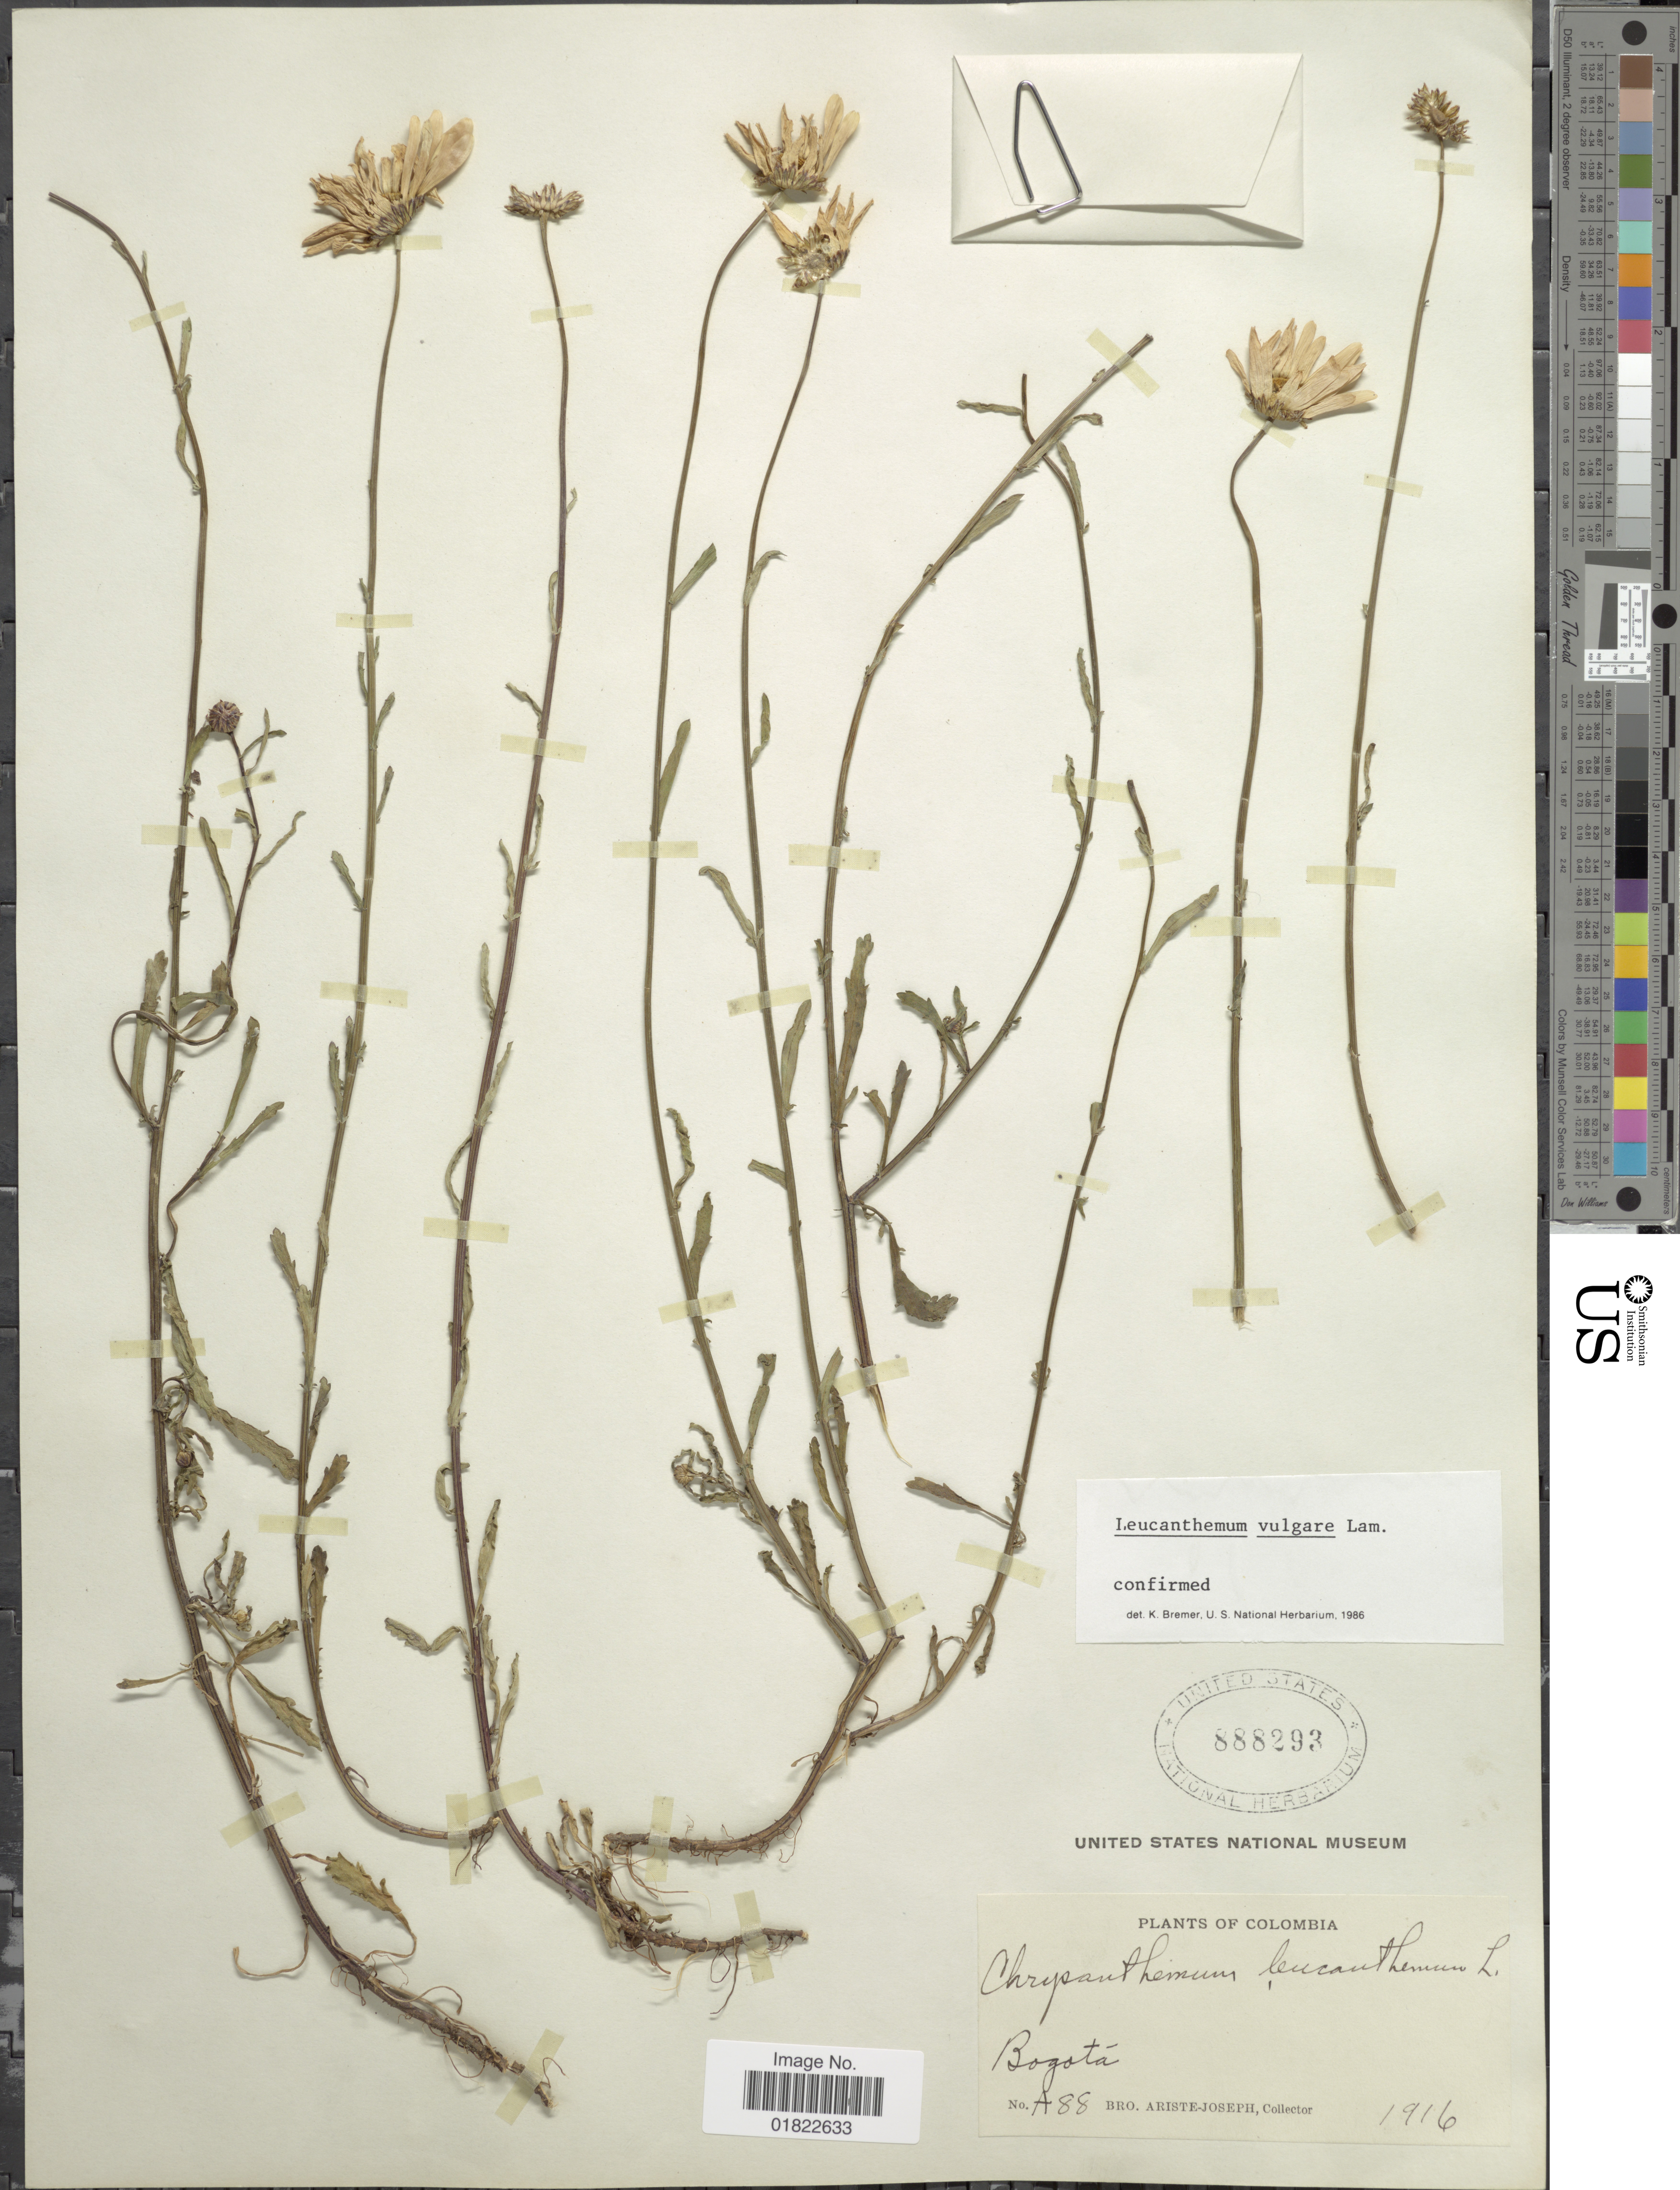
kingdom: Plantae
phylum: Tracheophyta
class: Magnoliopsida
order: Asterales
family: Asteraceae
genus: Leucanthemum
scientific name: Leucanthemum vulgare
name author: Lam.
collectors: Bro. Ariste-Joseph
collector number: A88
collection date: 1916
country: Colombia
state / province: Bogota D.C.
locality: Bogota. Colombia.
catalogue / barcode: US 888293